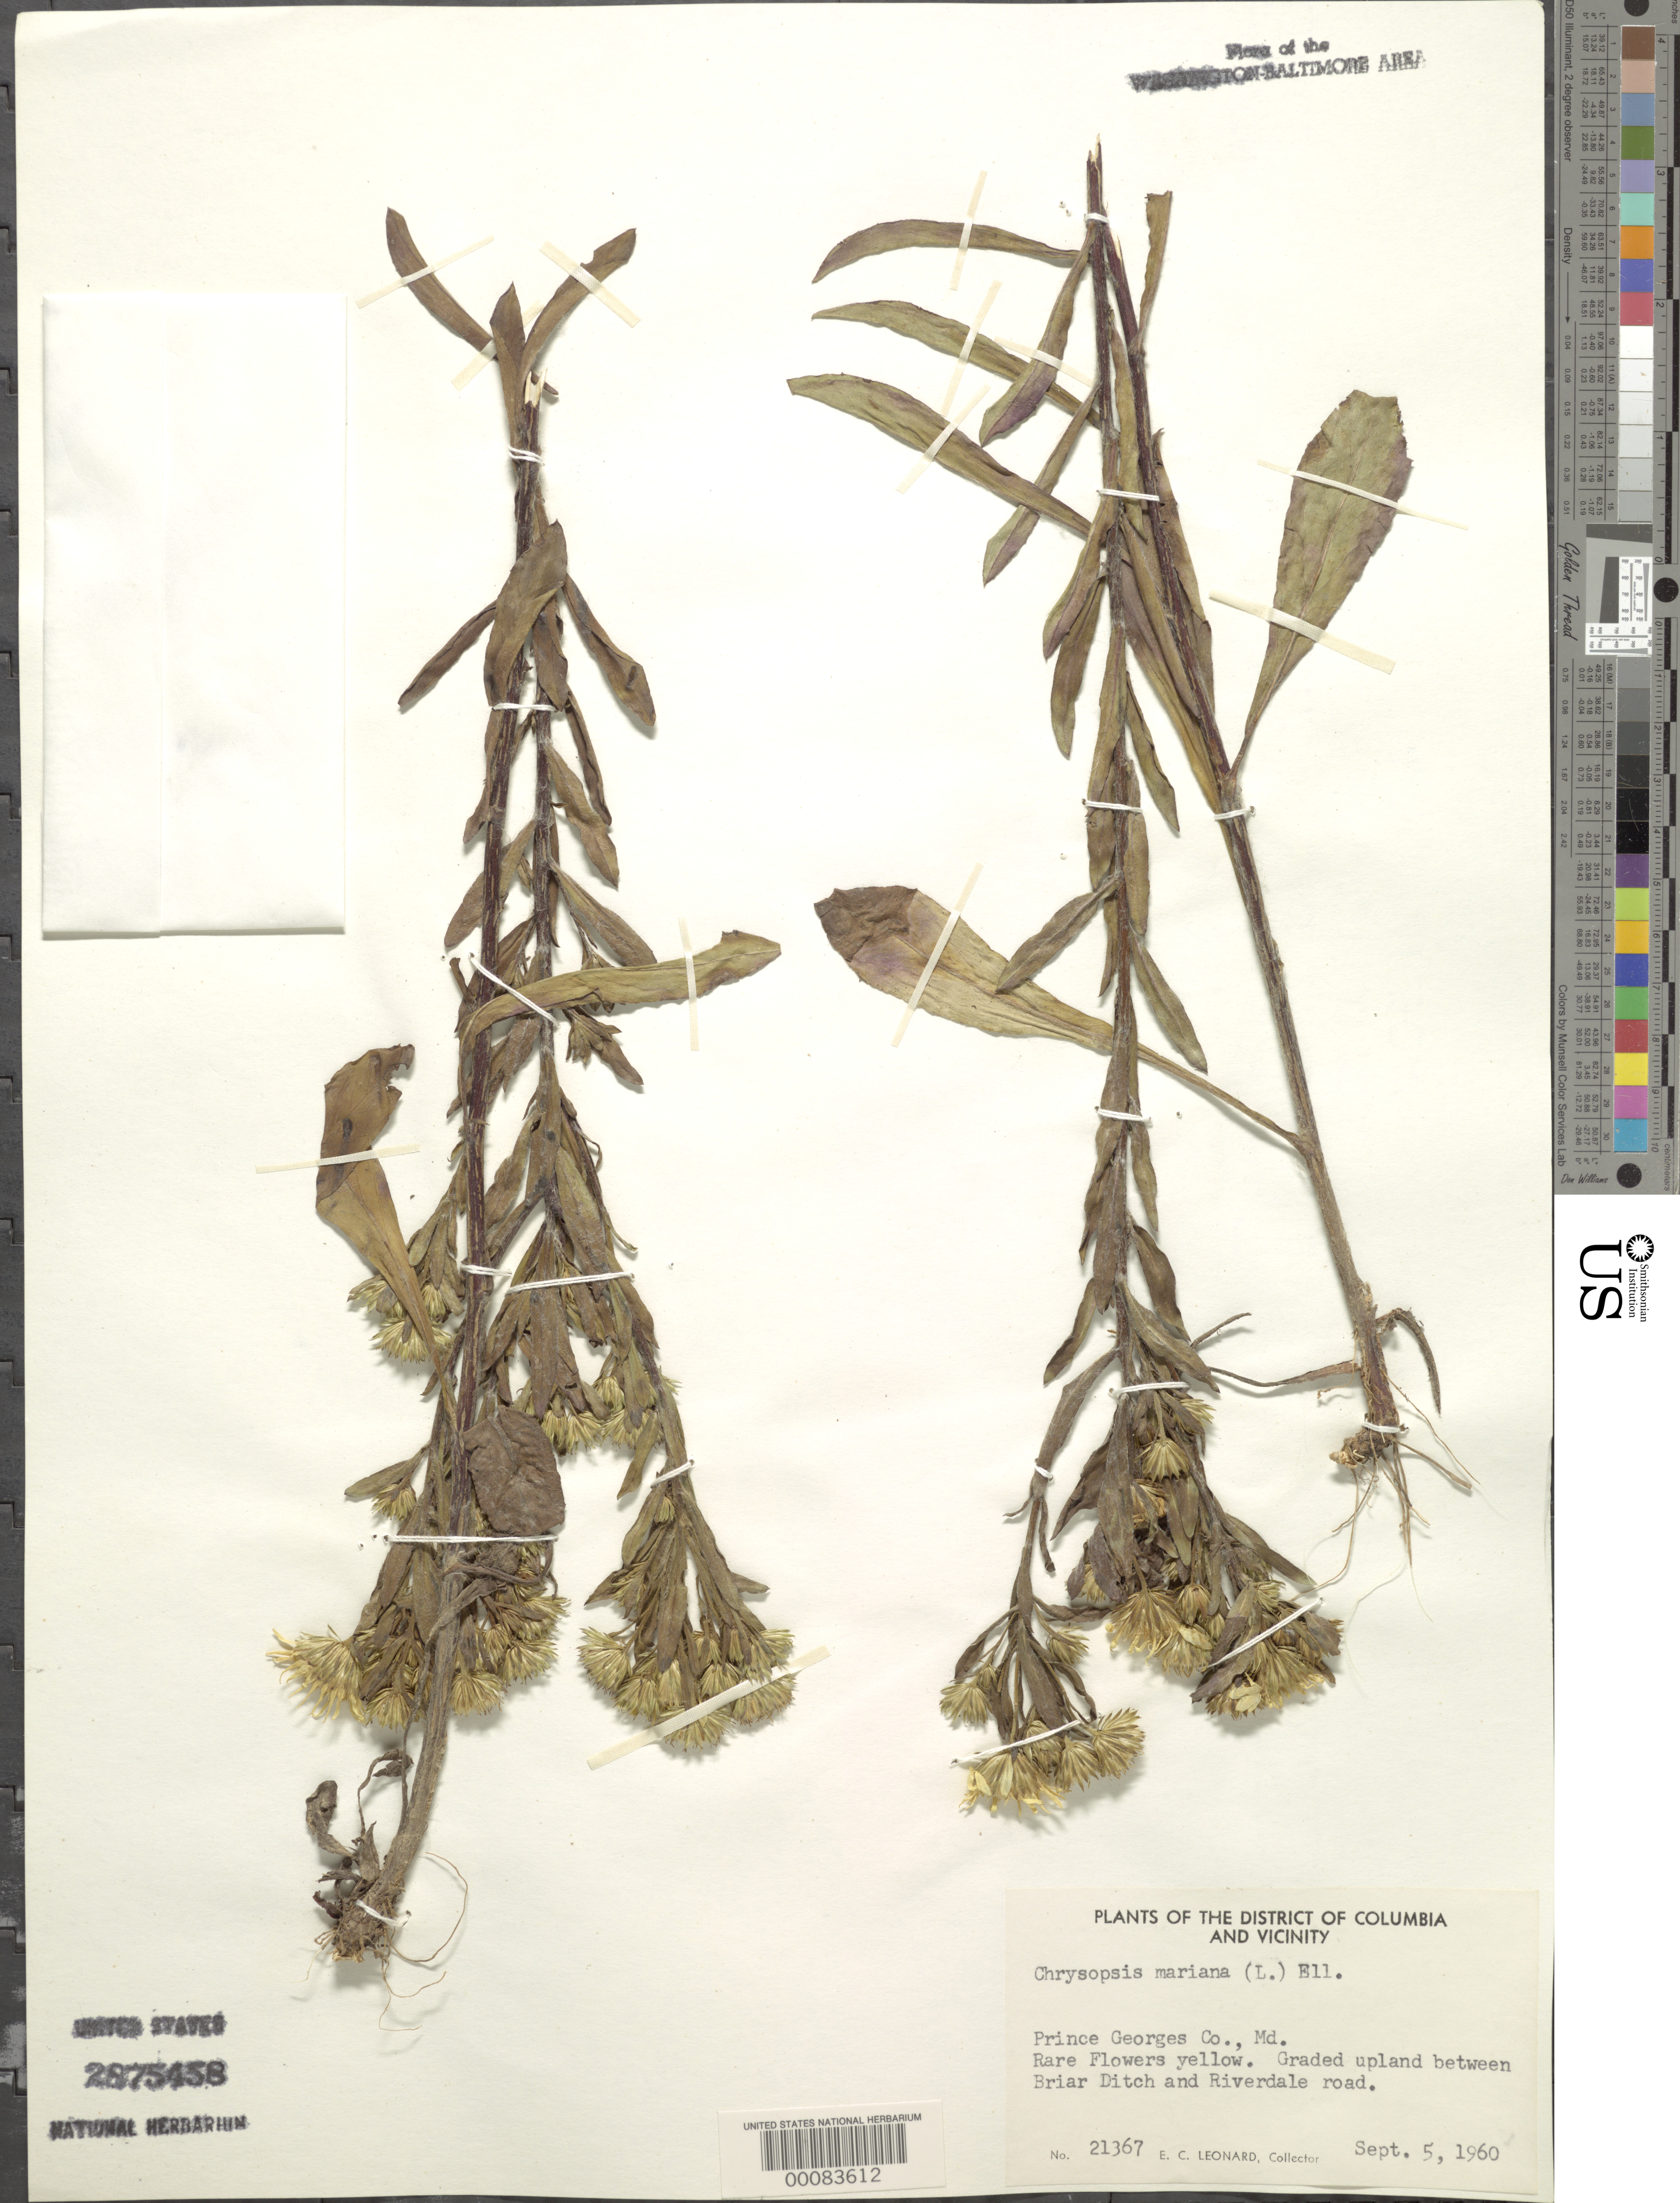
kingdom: Plantae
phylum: Tracheophyta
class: Magnoliopsida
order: Asterales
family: Asteraceae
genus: Chrysopsis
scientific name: Chrysopsis mariana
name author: (L.) Elliott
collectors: E. C. Leonard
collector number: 21367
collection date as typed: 05 Sep 1960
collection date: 1960-09-05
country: United States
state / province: Maryland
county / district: Prince George's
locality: between Briar Ditch and Riverdale Road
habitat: Graded upland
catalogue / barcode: US 2875458